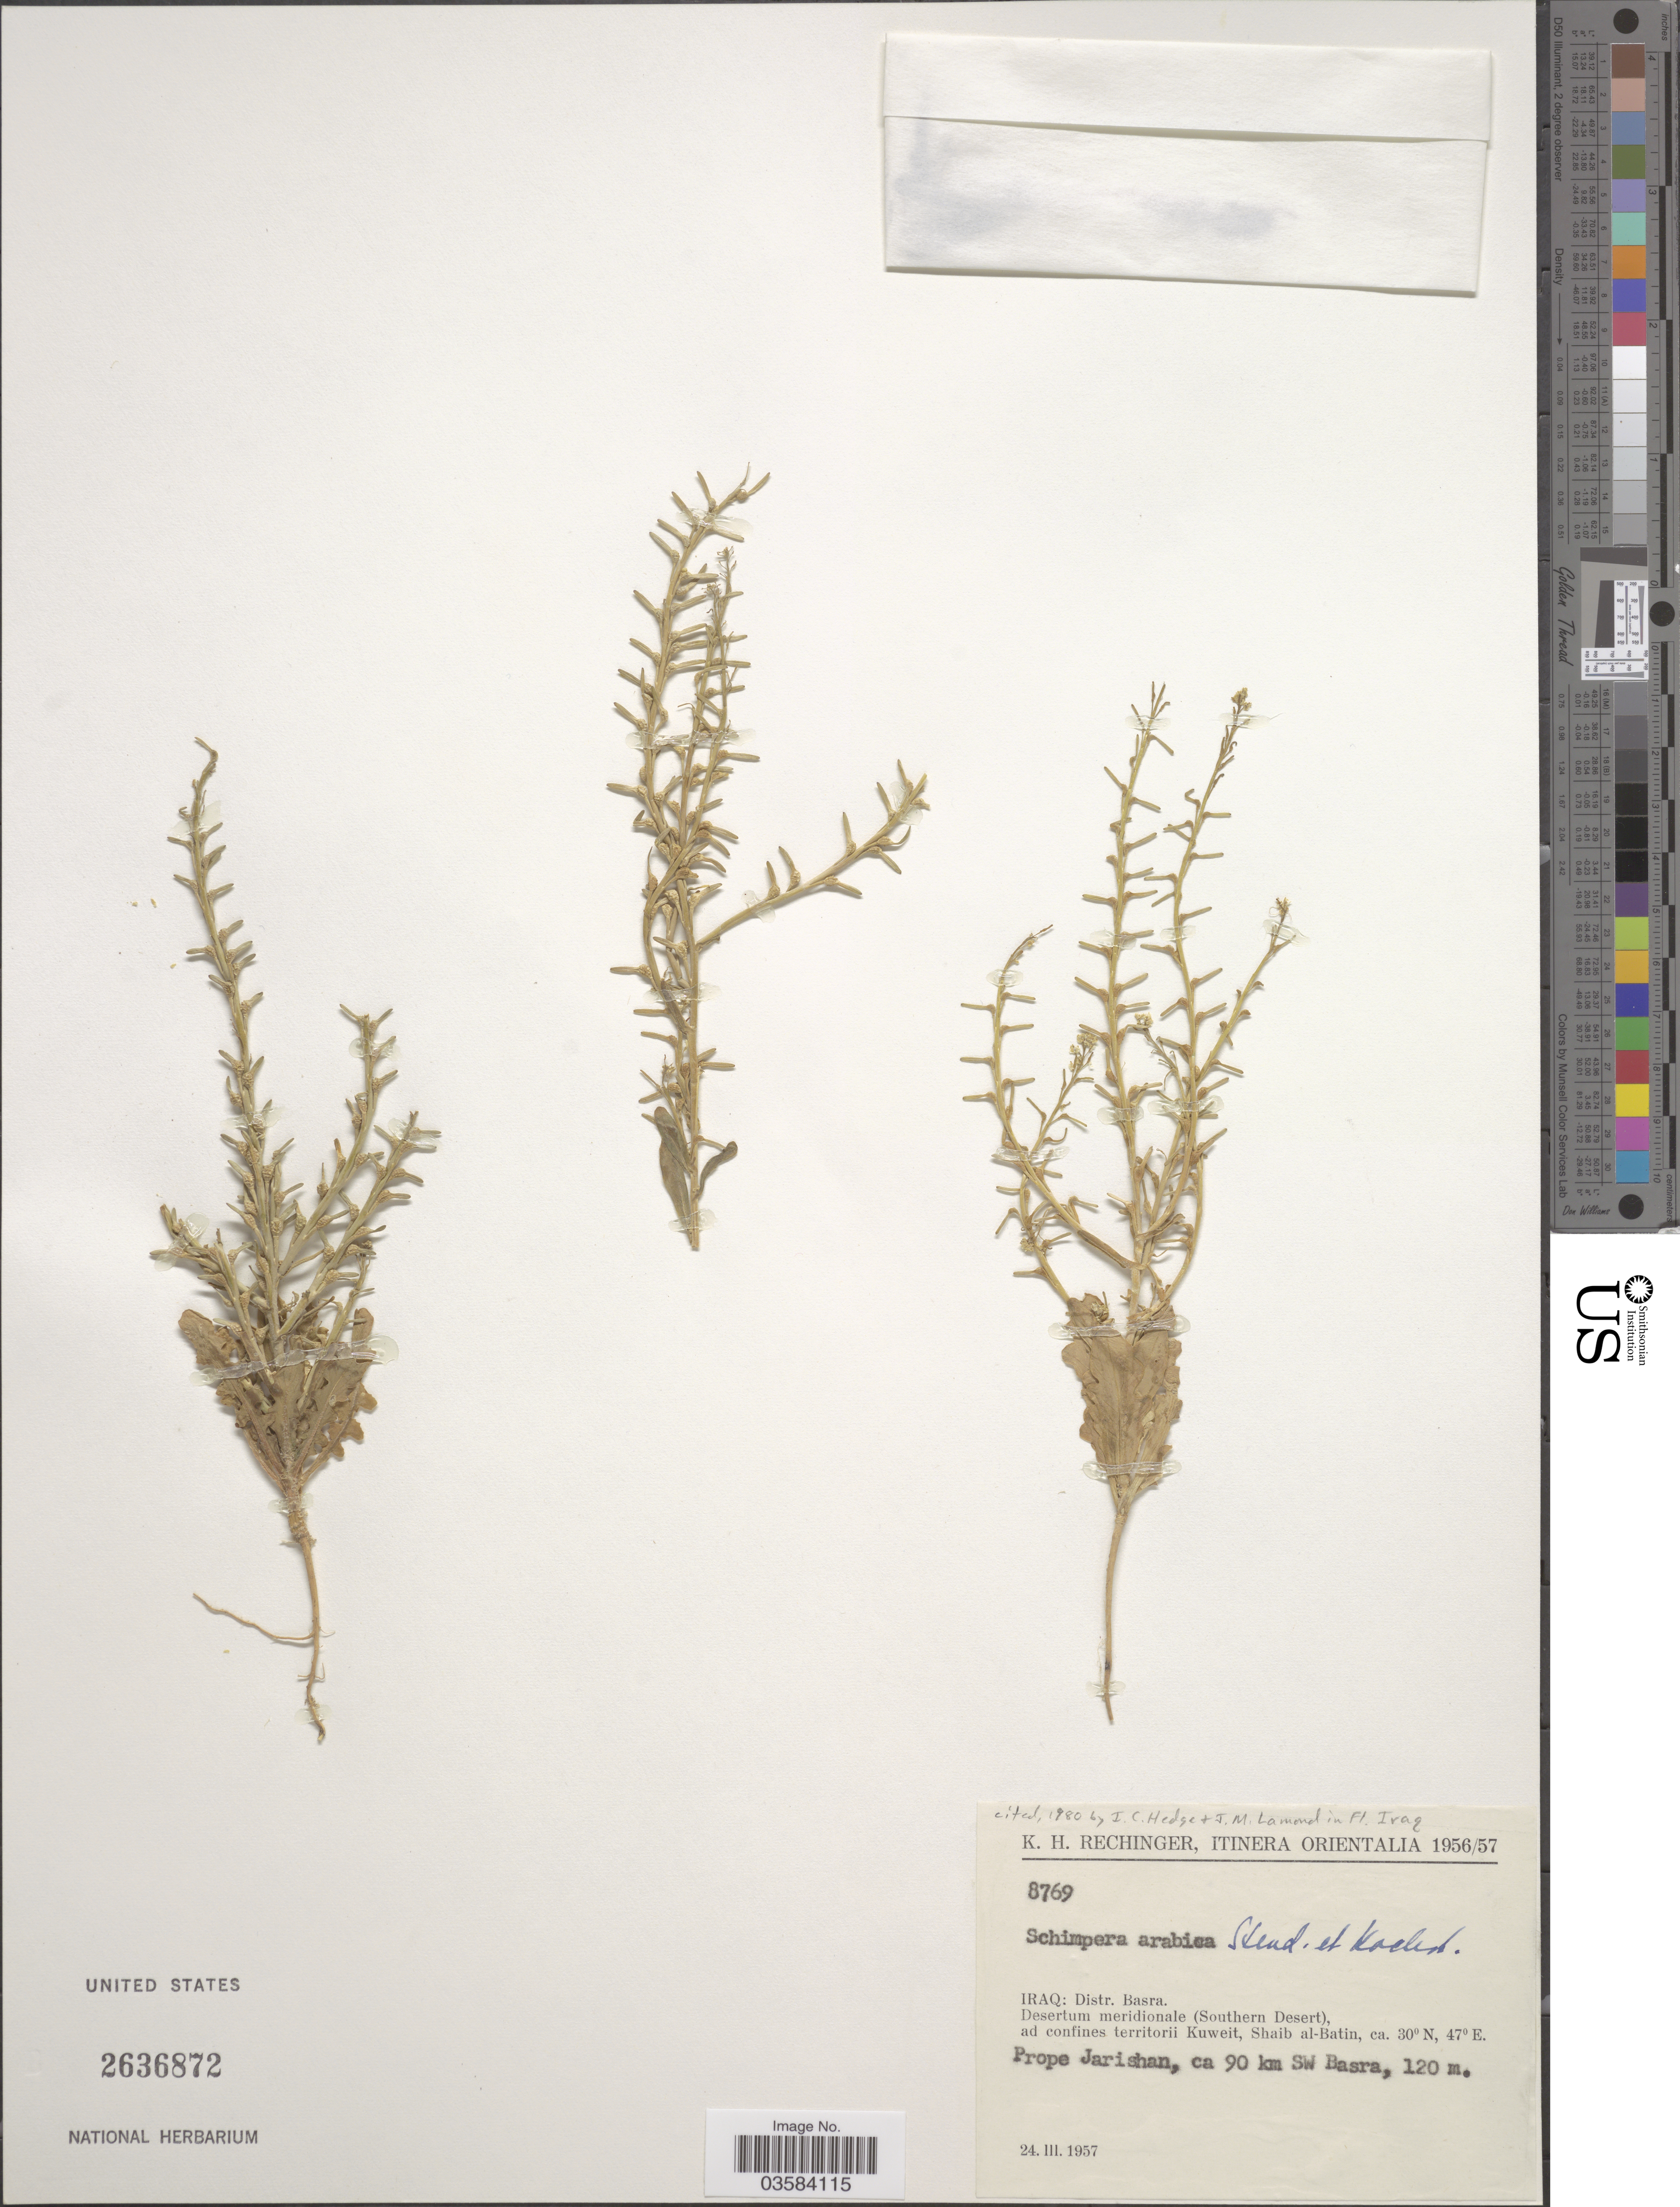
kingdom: Plantae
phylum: Tracheophyta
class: Magnoliopsida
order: Brassicales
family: Brassicaceae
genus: Schimpera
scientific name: Schimpera arabica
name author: Hochst. & Steud.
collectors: K. H. Rechinger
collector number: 8769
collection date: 1957-03-24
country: Iraq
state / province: Al Basrah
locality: Itinera Orientalia. Distr. Basra. Desertum meridionale (Southern Desert), ad confines territorii Kuweit, Shaib al-Batin. Prope Jarishan, ca 90 km SW Basra.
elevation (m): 120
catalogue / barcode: US 2636872